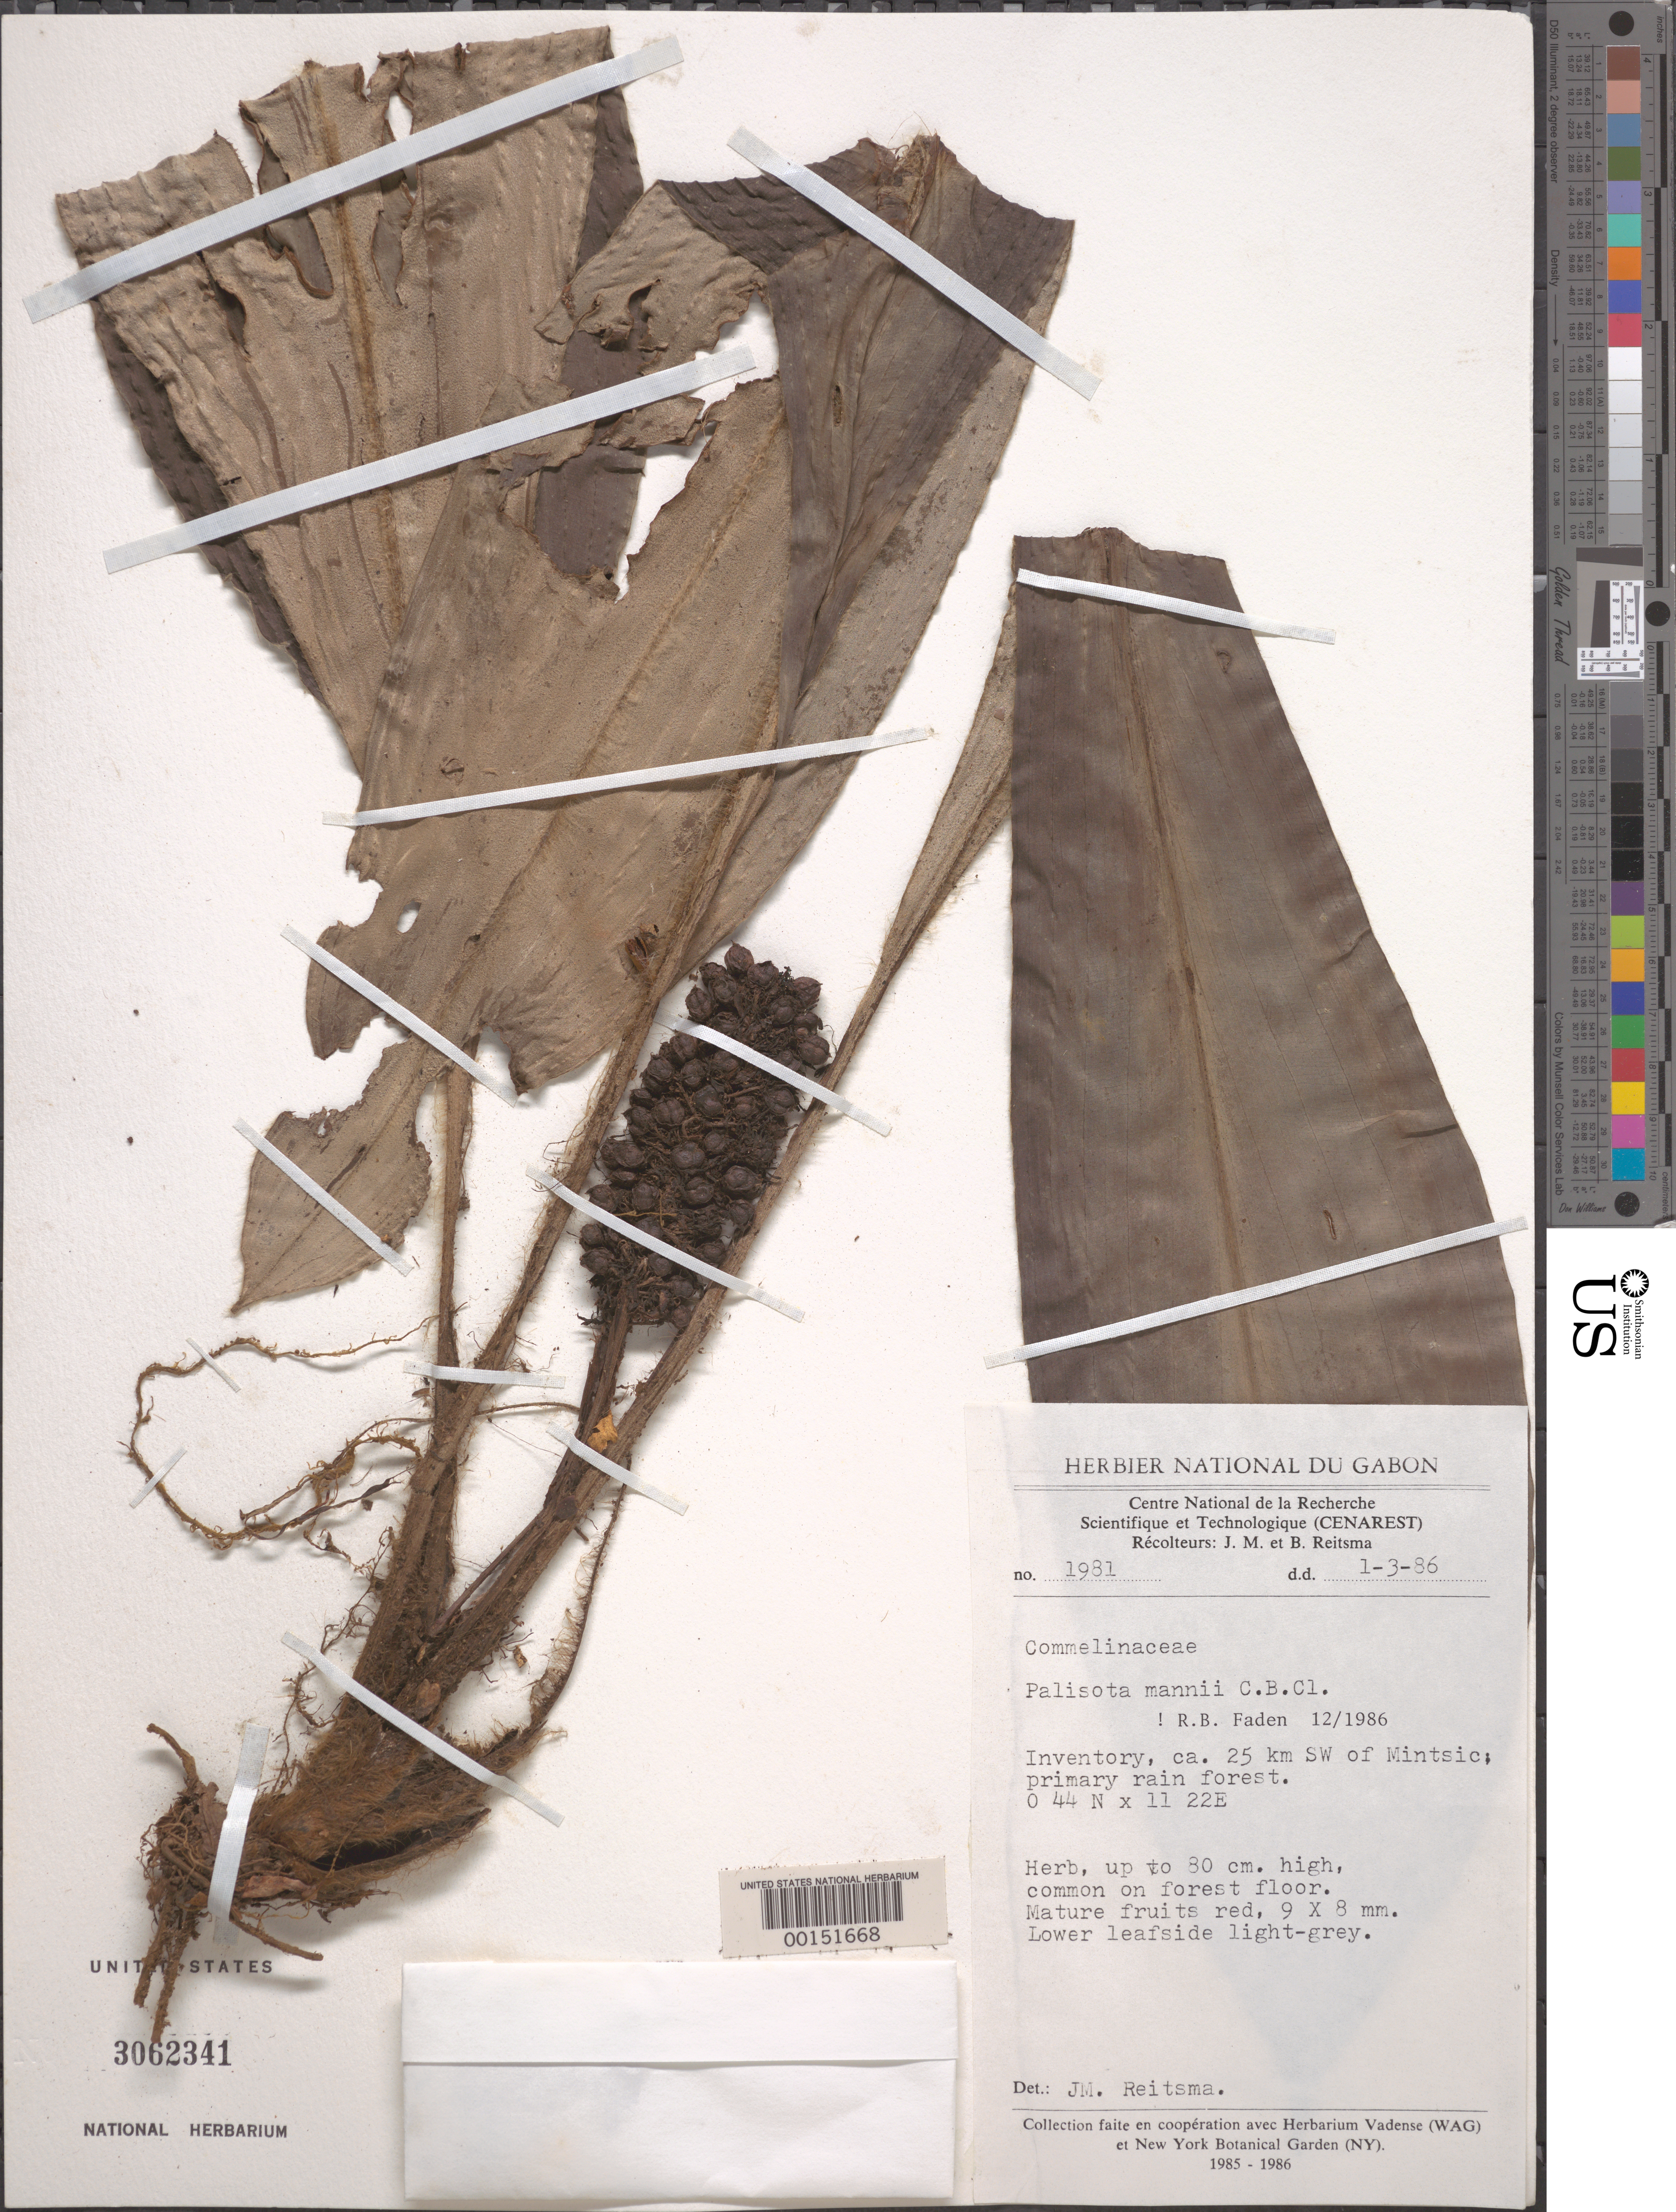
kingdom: Plantae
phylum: Tracheophyta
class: Liliopsida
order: Commelinales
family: Commelinaceae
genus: Palisota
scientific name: Palisota mannii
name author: C.B. Clarke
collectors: J. Reitsma & B. Reitsma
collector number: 1981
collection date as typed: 01 Mar 1986 or 03 Jan 1986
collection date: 1986-01-03 or 1986-03-01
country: Gabon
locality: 25 km SW of Mintsci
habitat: Primary rain forest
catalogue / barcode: US 3062341